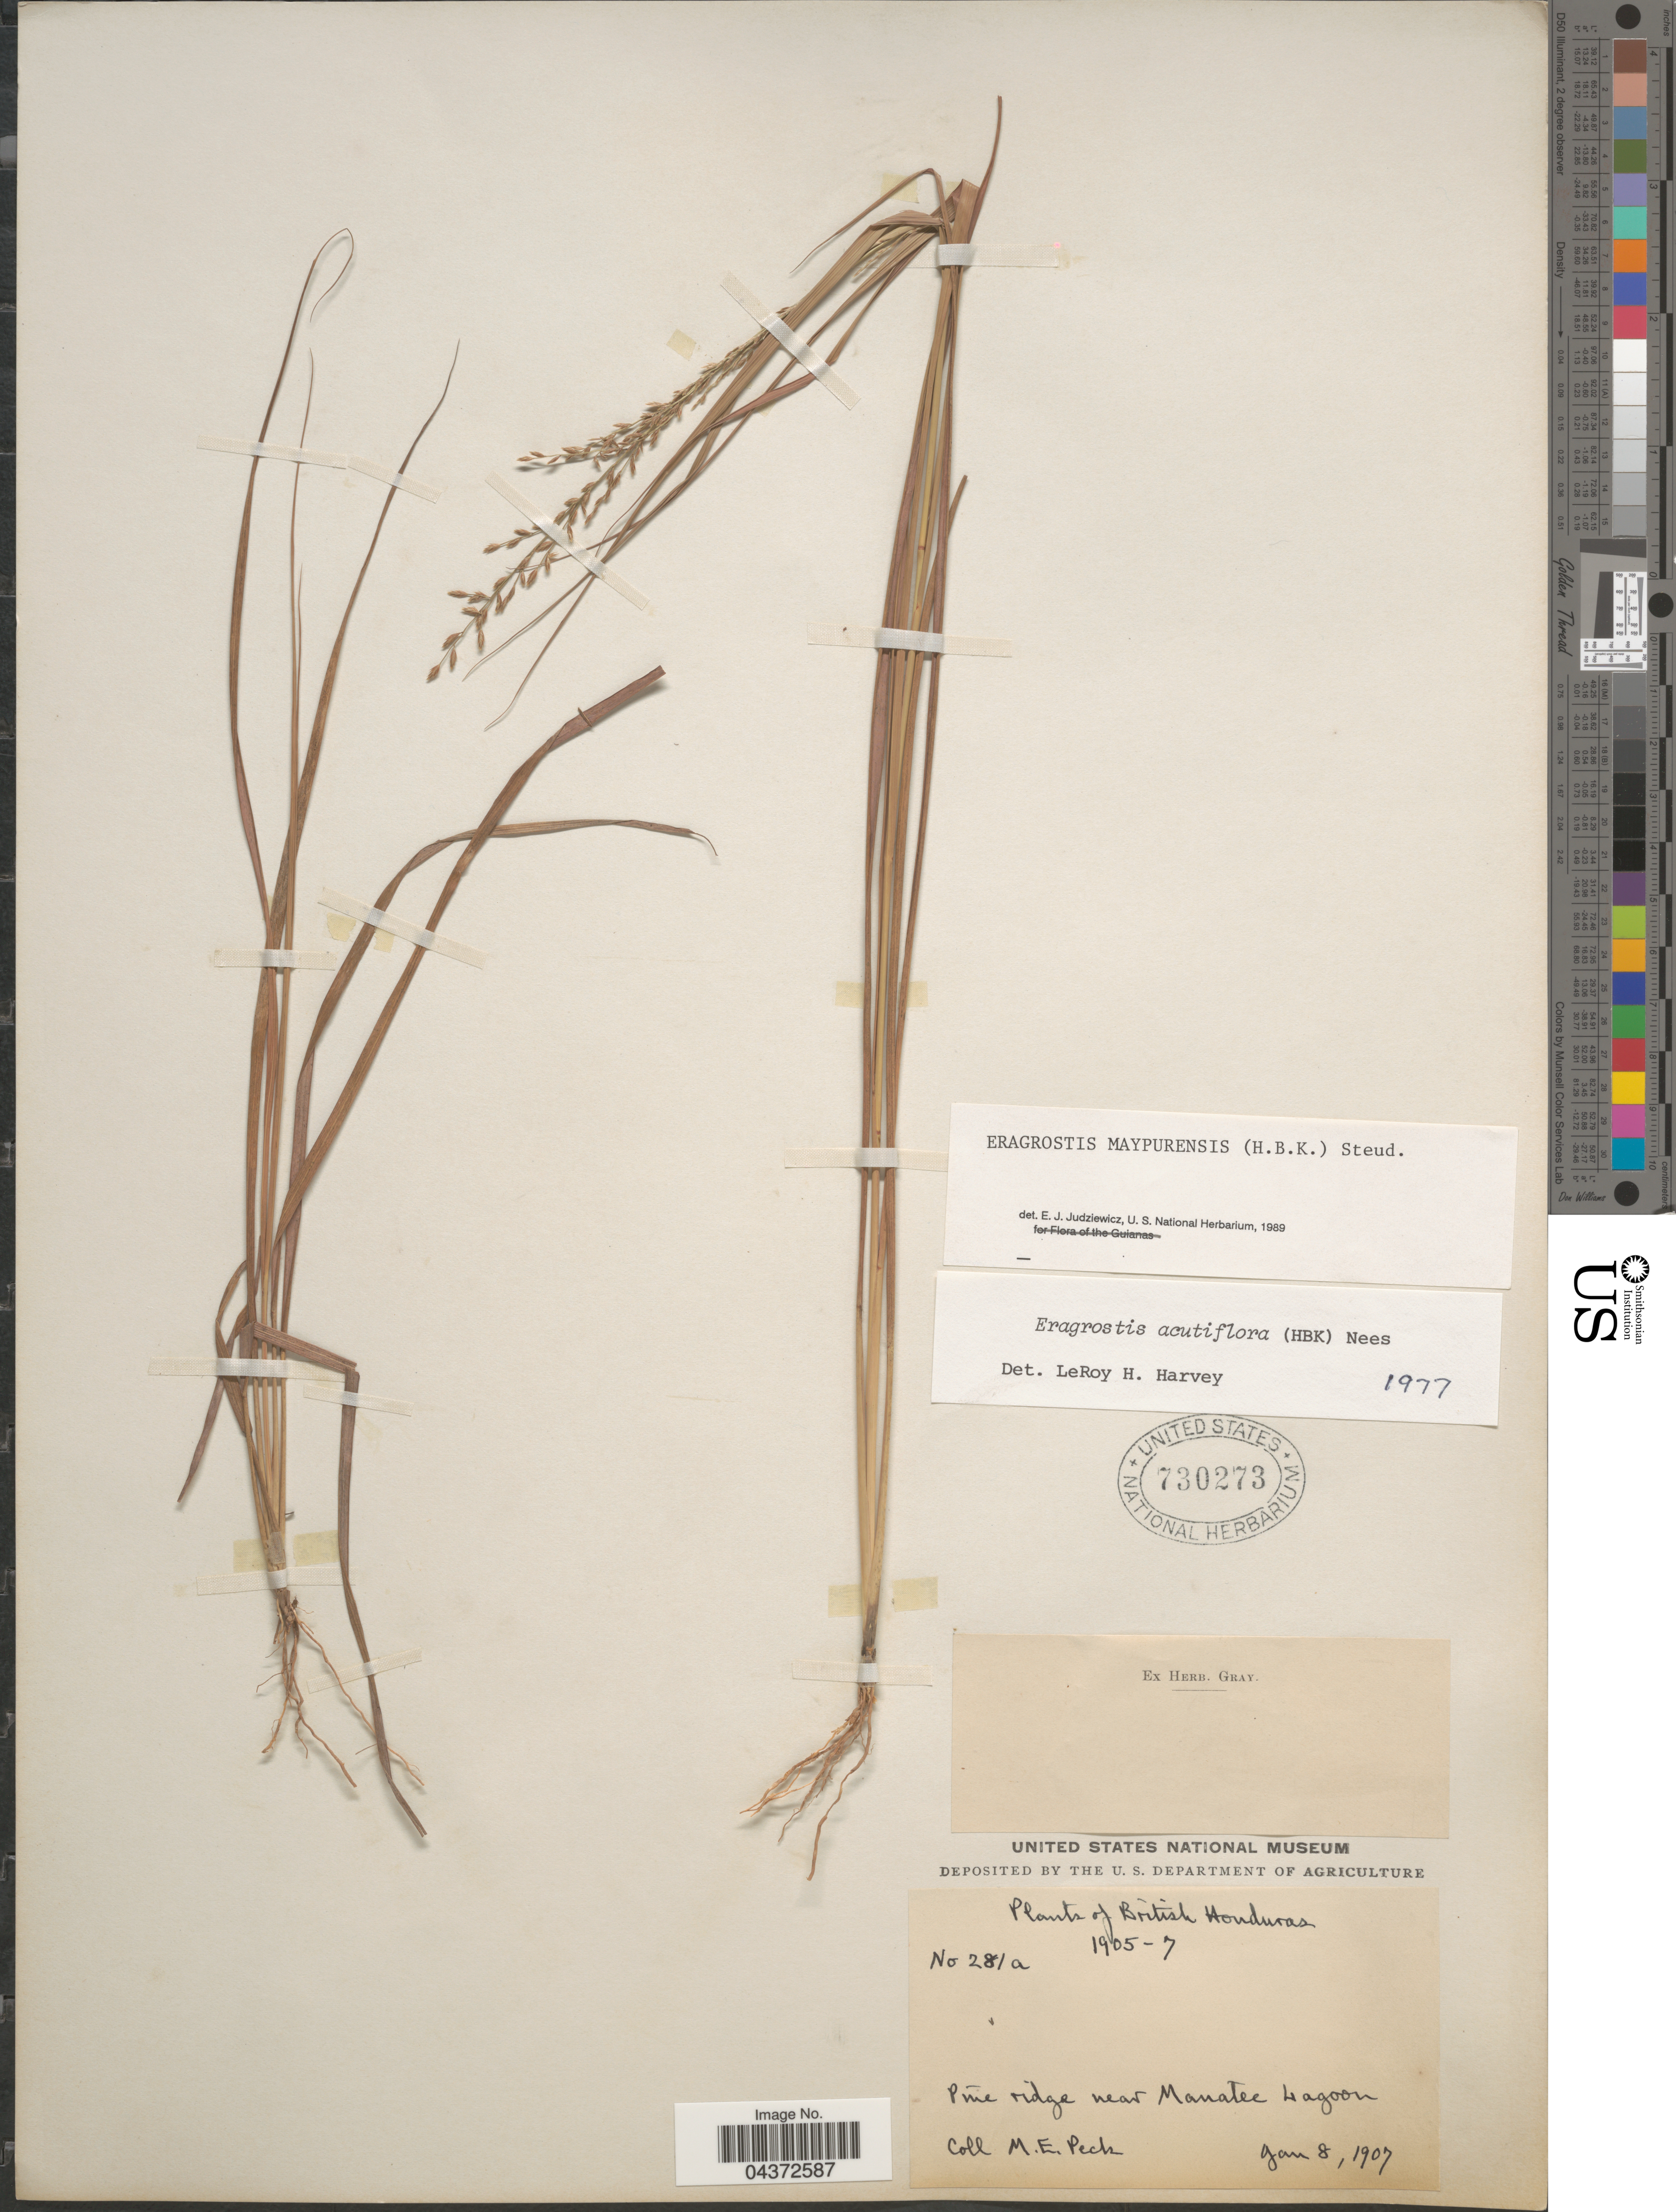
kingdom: Plantae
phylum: Tracheophyta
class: Liliopsida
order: Poales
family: Poaceae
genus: Eragrostis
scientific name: Eragrostis maypurensis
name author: (Kunth) Steud.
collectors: M. E. Peck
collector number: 281a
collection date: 1907-01-08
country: Belize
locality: British Honduras. Pine ridge near Manatee Lagoon.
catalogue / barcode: US 730273